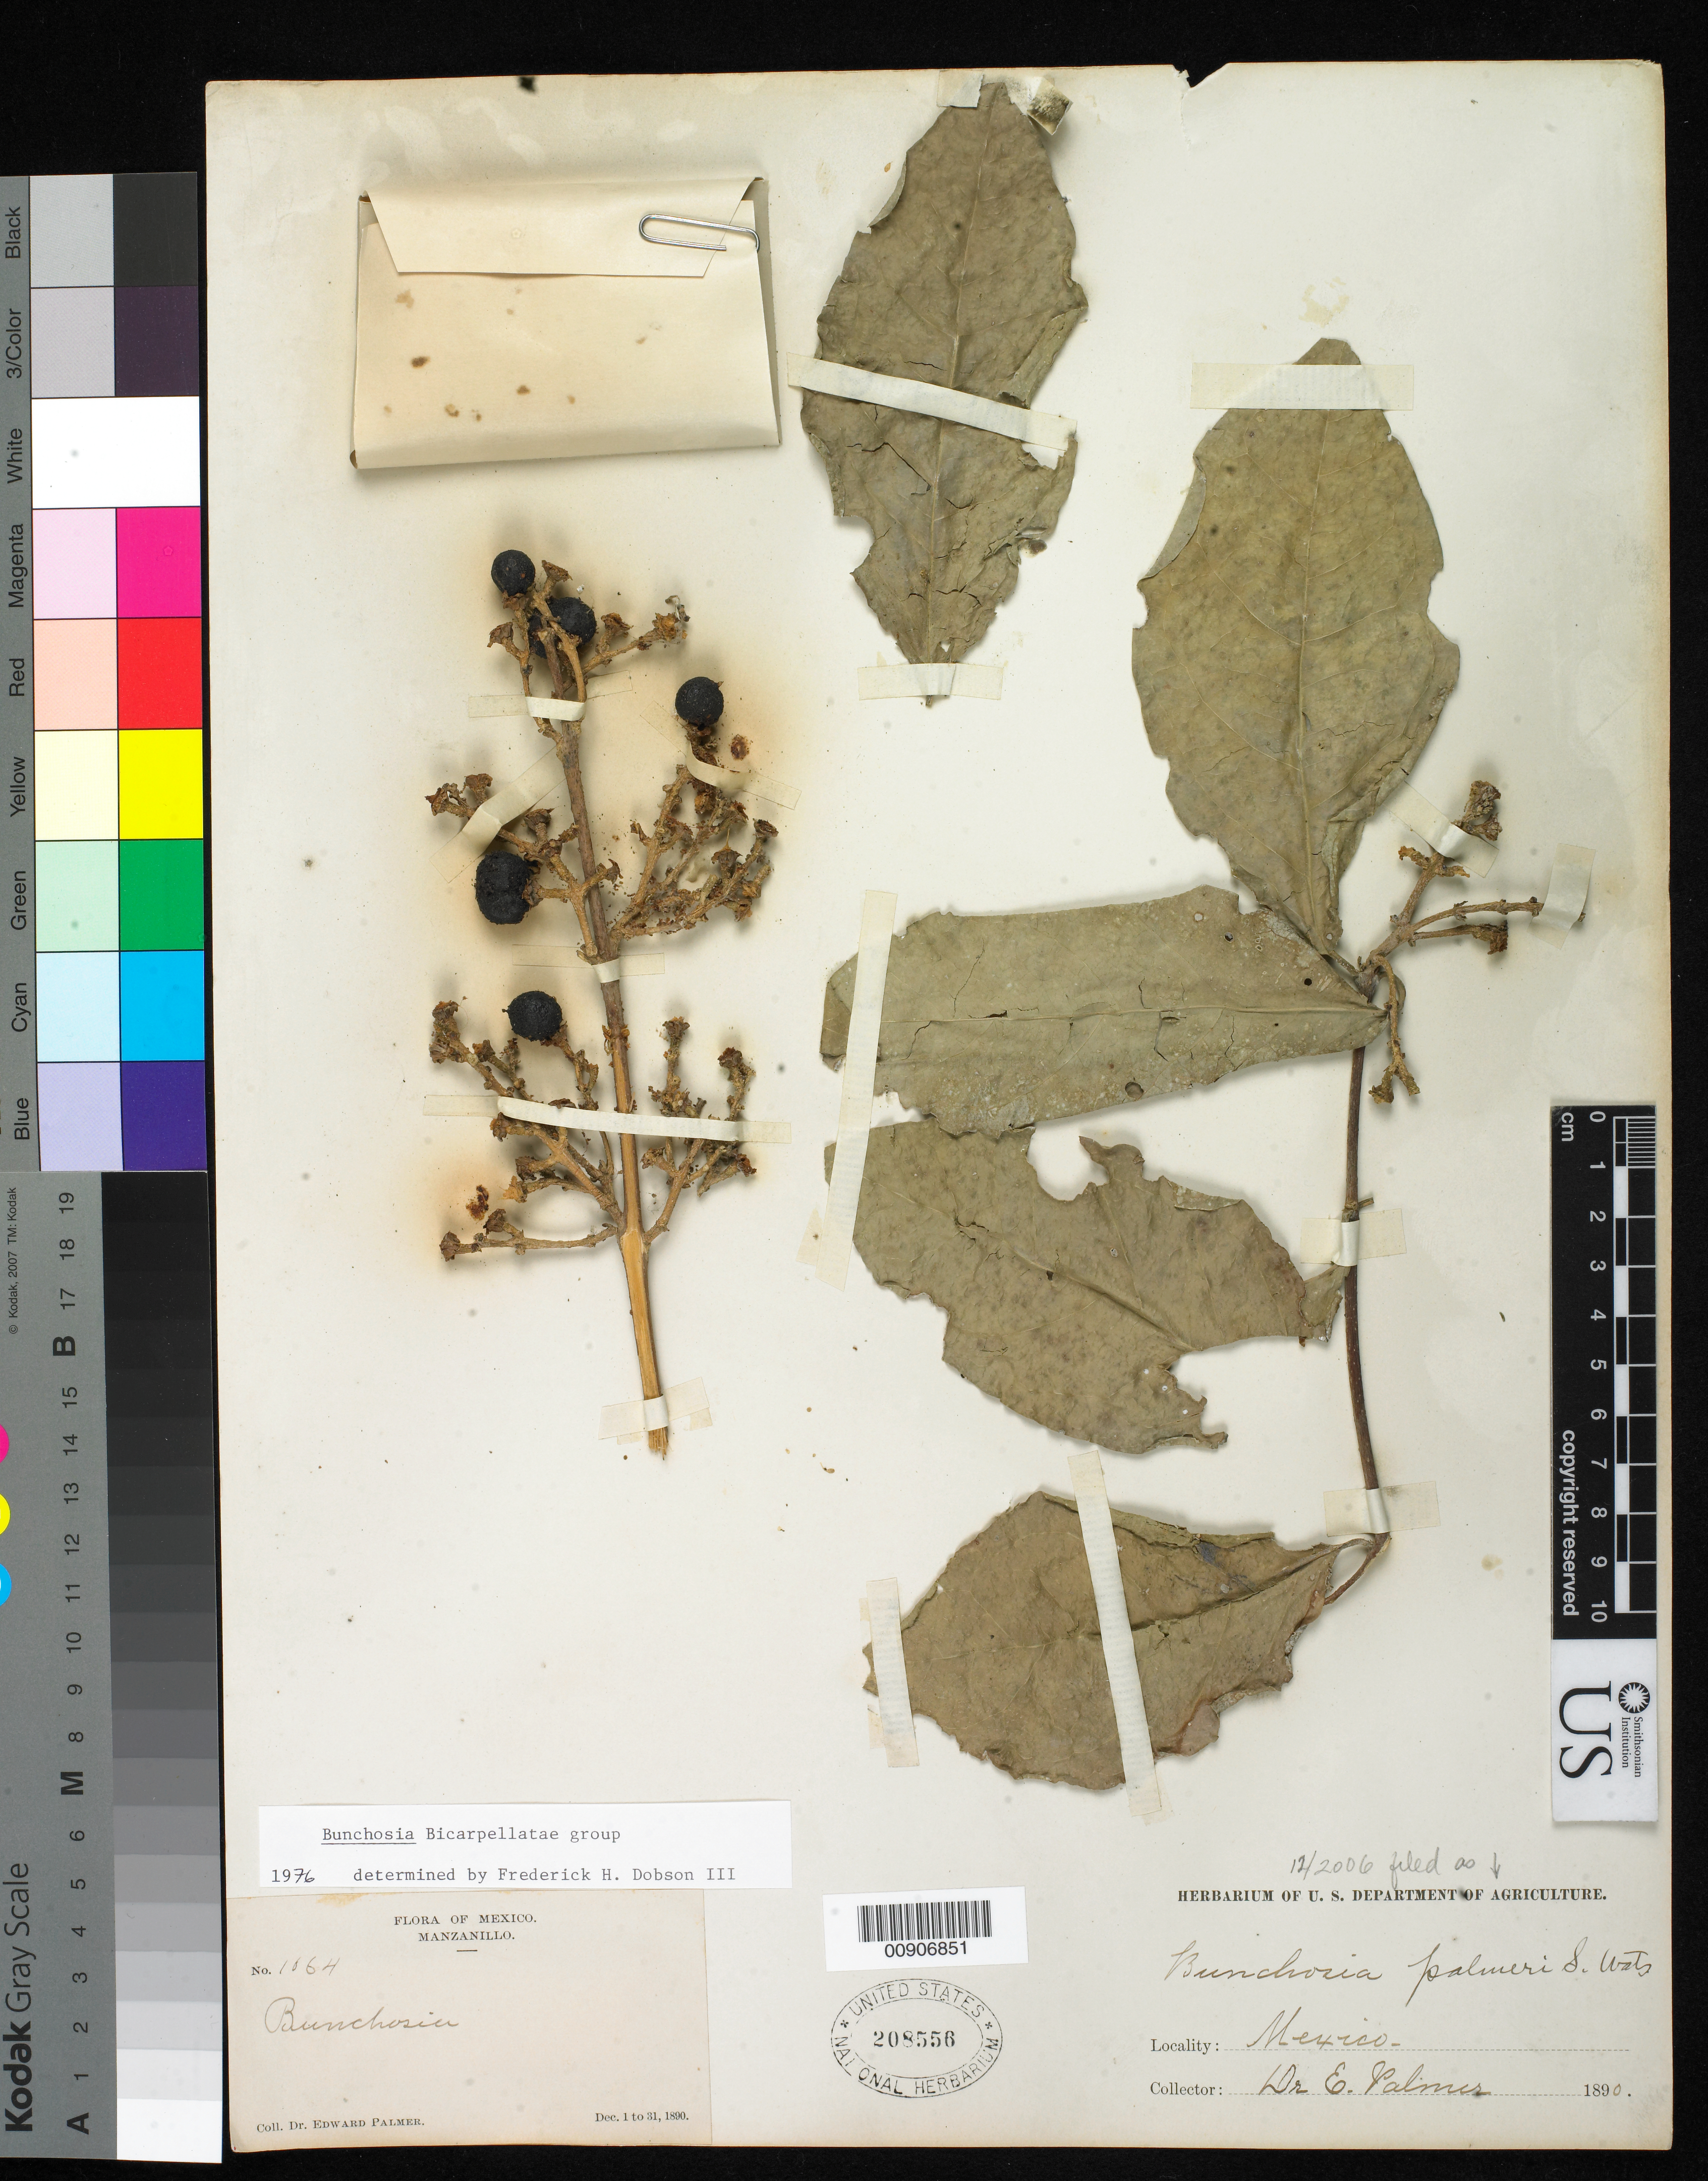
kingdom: Plantae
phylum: Tracheophyta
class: Magnoliopsida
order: Malpighiales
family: Malpighiaceae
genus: Bunchosia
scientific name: Bunchosia palmeri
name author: S. Watson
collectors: E. Palmer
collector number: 1064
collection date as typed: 01 Dec 1890 to 31 Dec 1890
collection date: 1890-12-01/1890-12-31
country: Mexico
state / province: Colima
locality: Manzanillo, Colima.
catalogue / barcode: US 208556